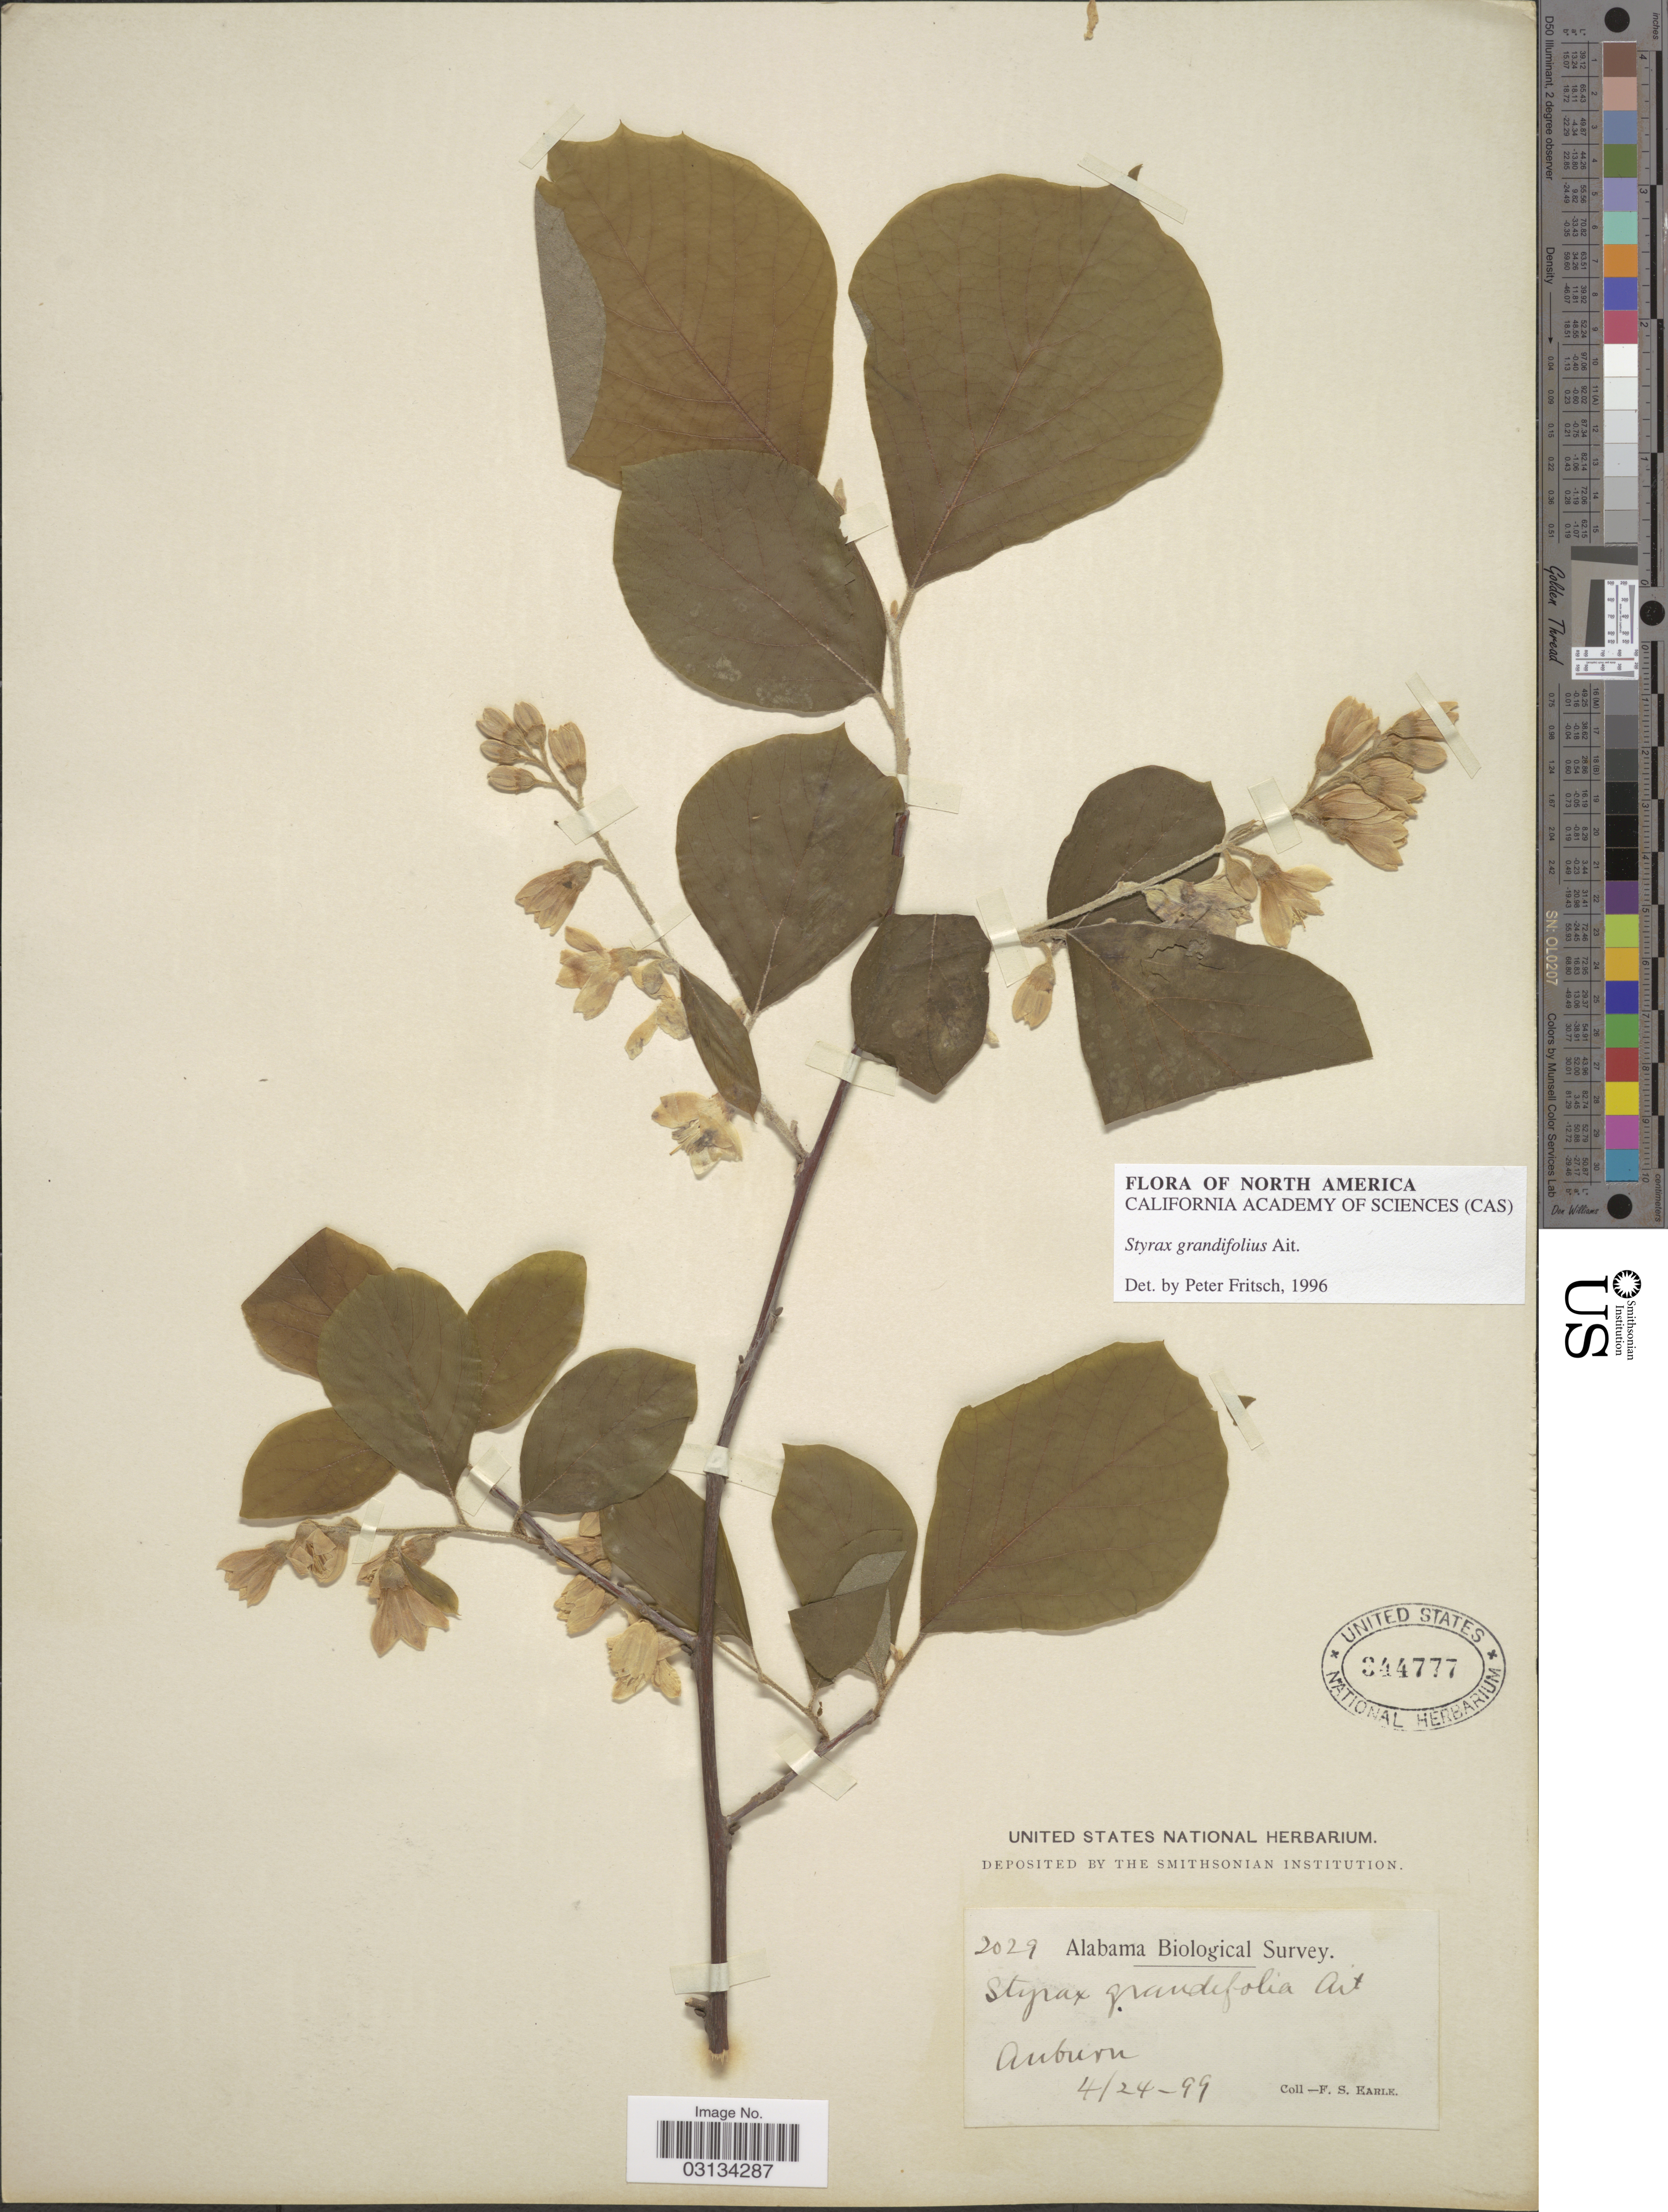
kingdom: Plantae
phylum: Tracheophyta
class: Magnoliopsida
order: Ericales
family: Styracaceae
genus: Styrax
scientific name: Styrax grandifolius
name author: Aiton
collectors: F. S. Earle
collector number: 2029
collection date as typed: Transcribed d/m/y: 24/4/99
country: United States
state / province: Alabama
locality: Auburn.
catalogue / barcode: US 344777